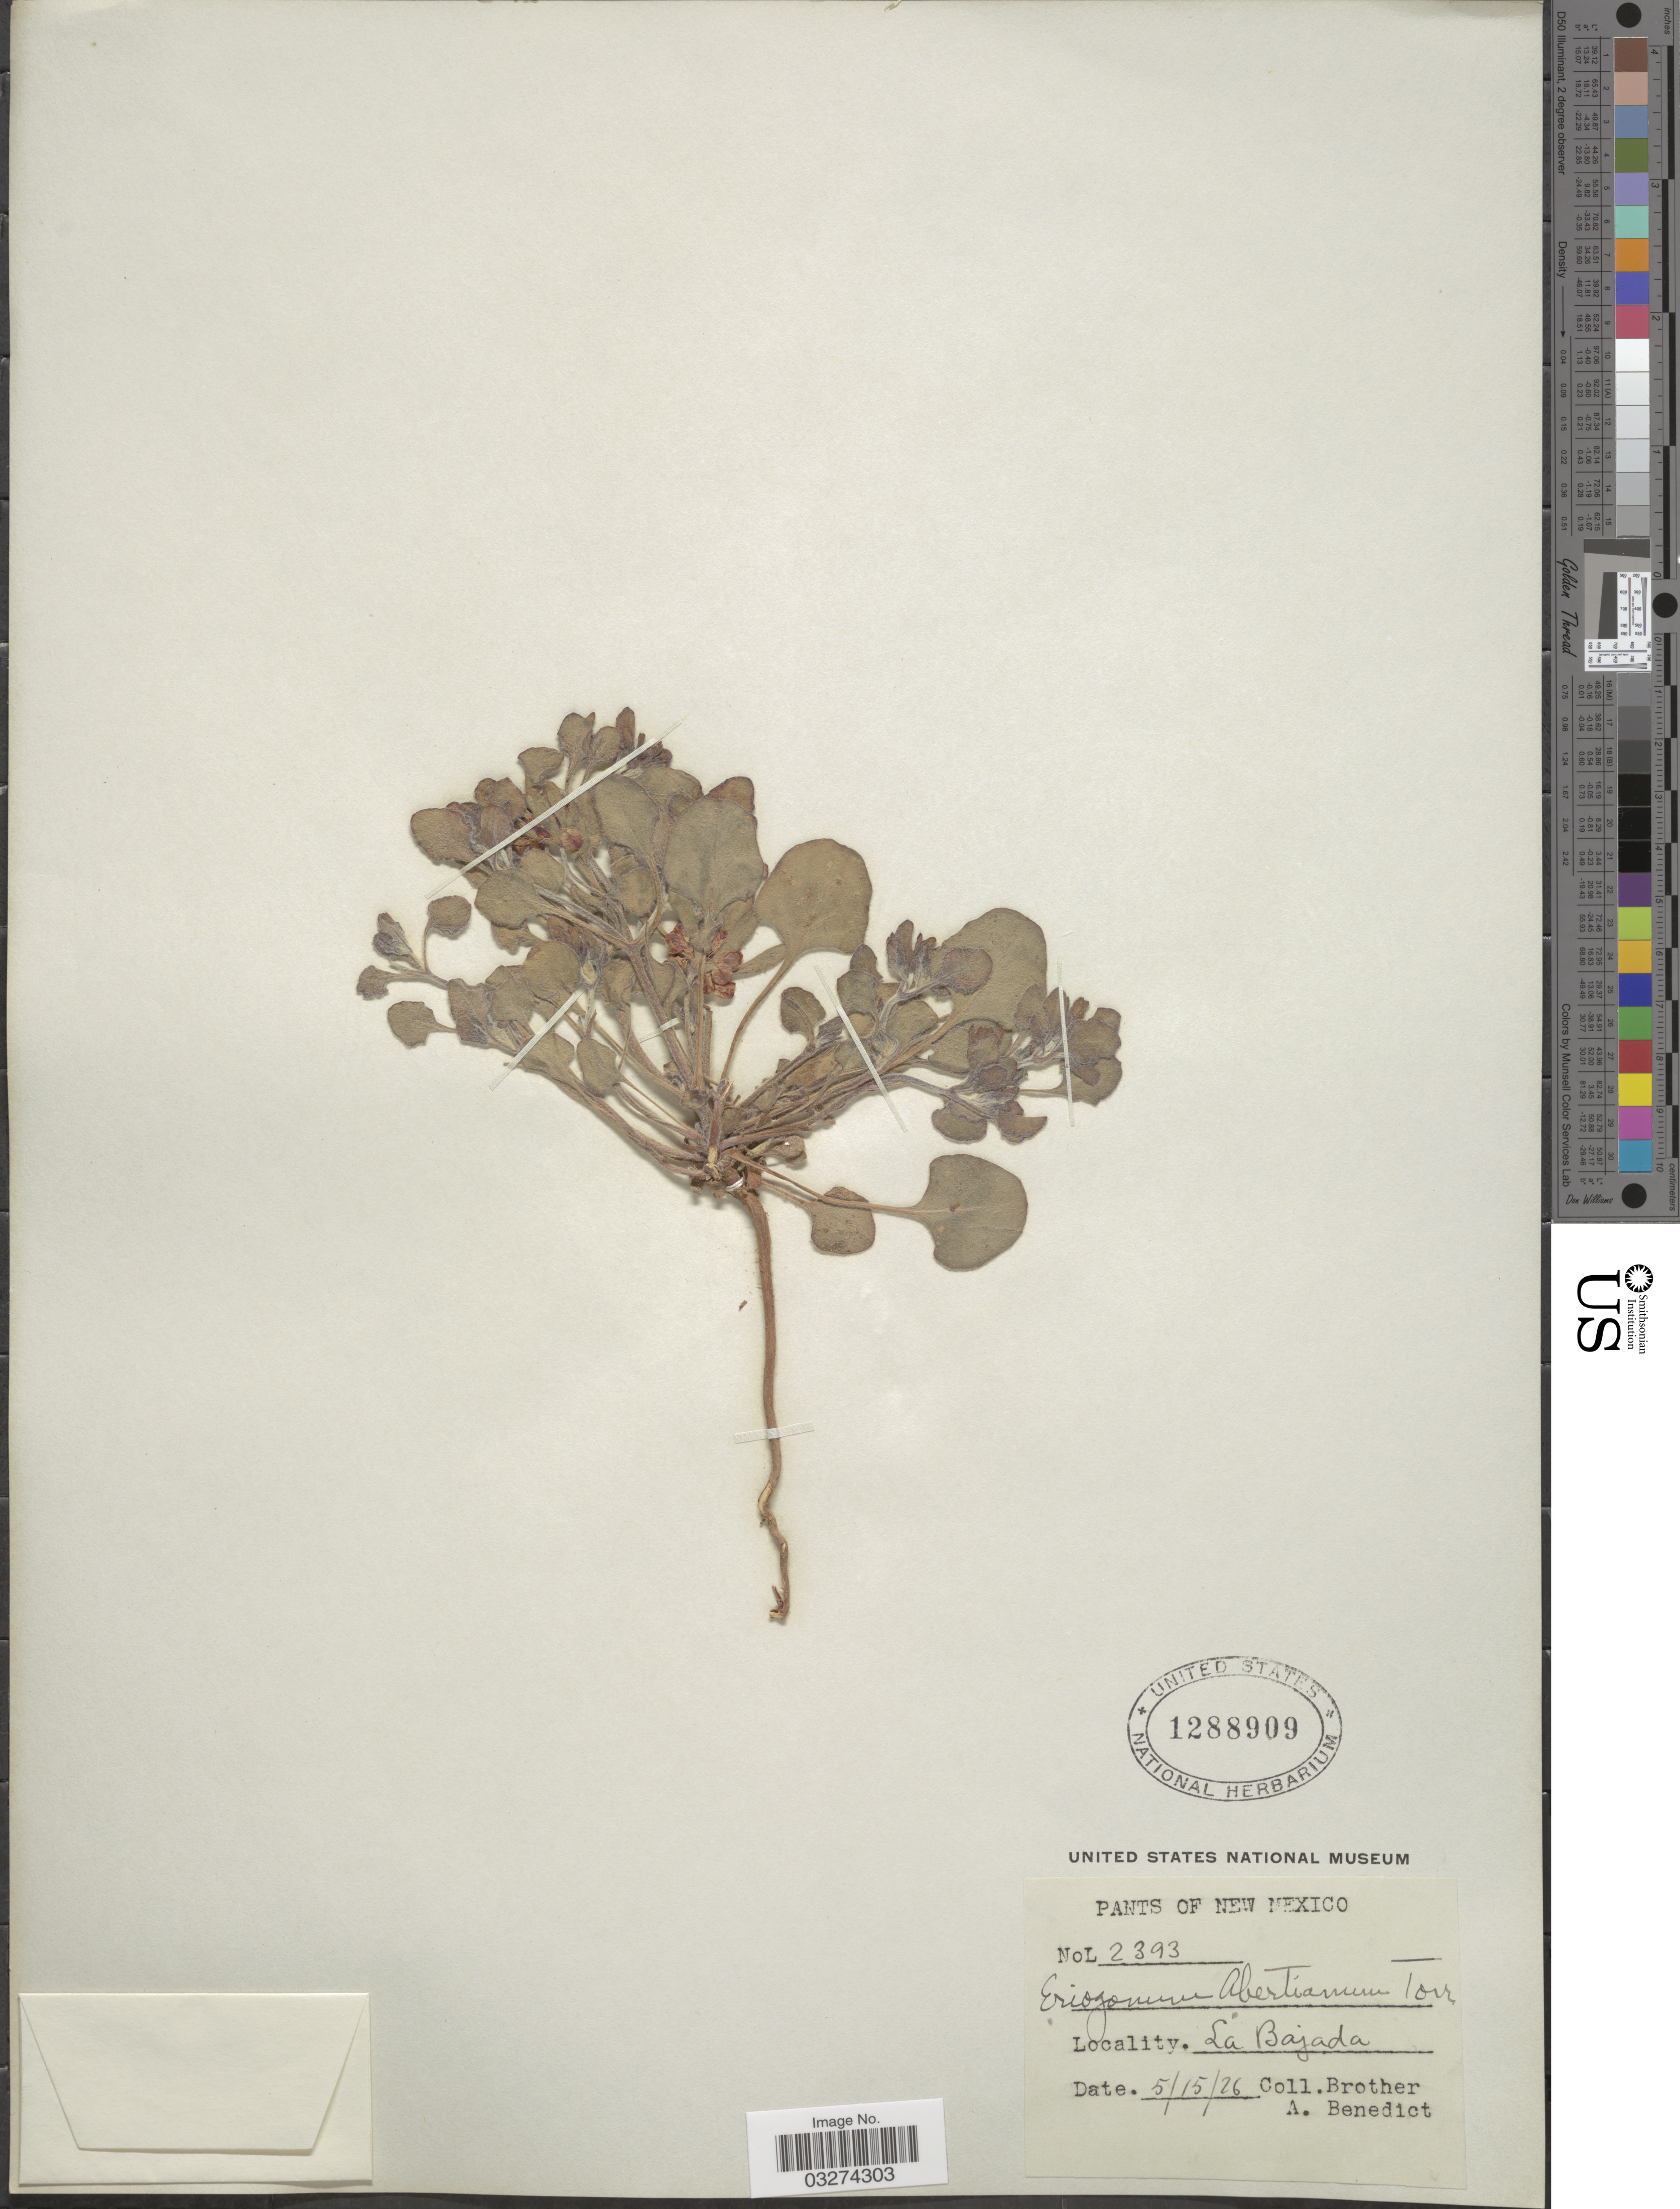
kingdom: Plantae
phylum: Tracheophyta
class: Magnoliopsida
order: Caryophyllales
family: Polygonaceae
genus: Eriogonum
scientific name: Eriogonum abertianum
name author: Torr.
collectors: Bro. Benedict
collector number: L2393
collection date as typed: Transcribed d/m/y: 15/5/26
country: United States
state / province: New Mexico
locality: La Bajada.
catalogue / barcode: US 1288909